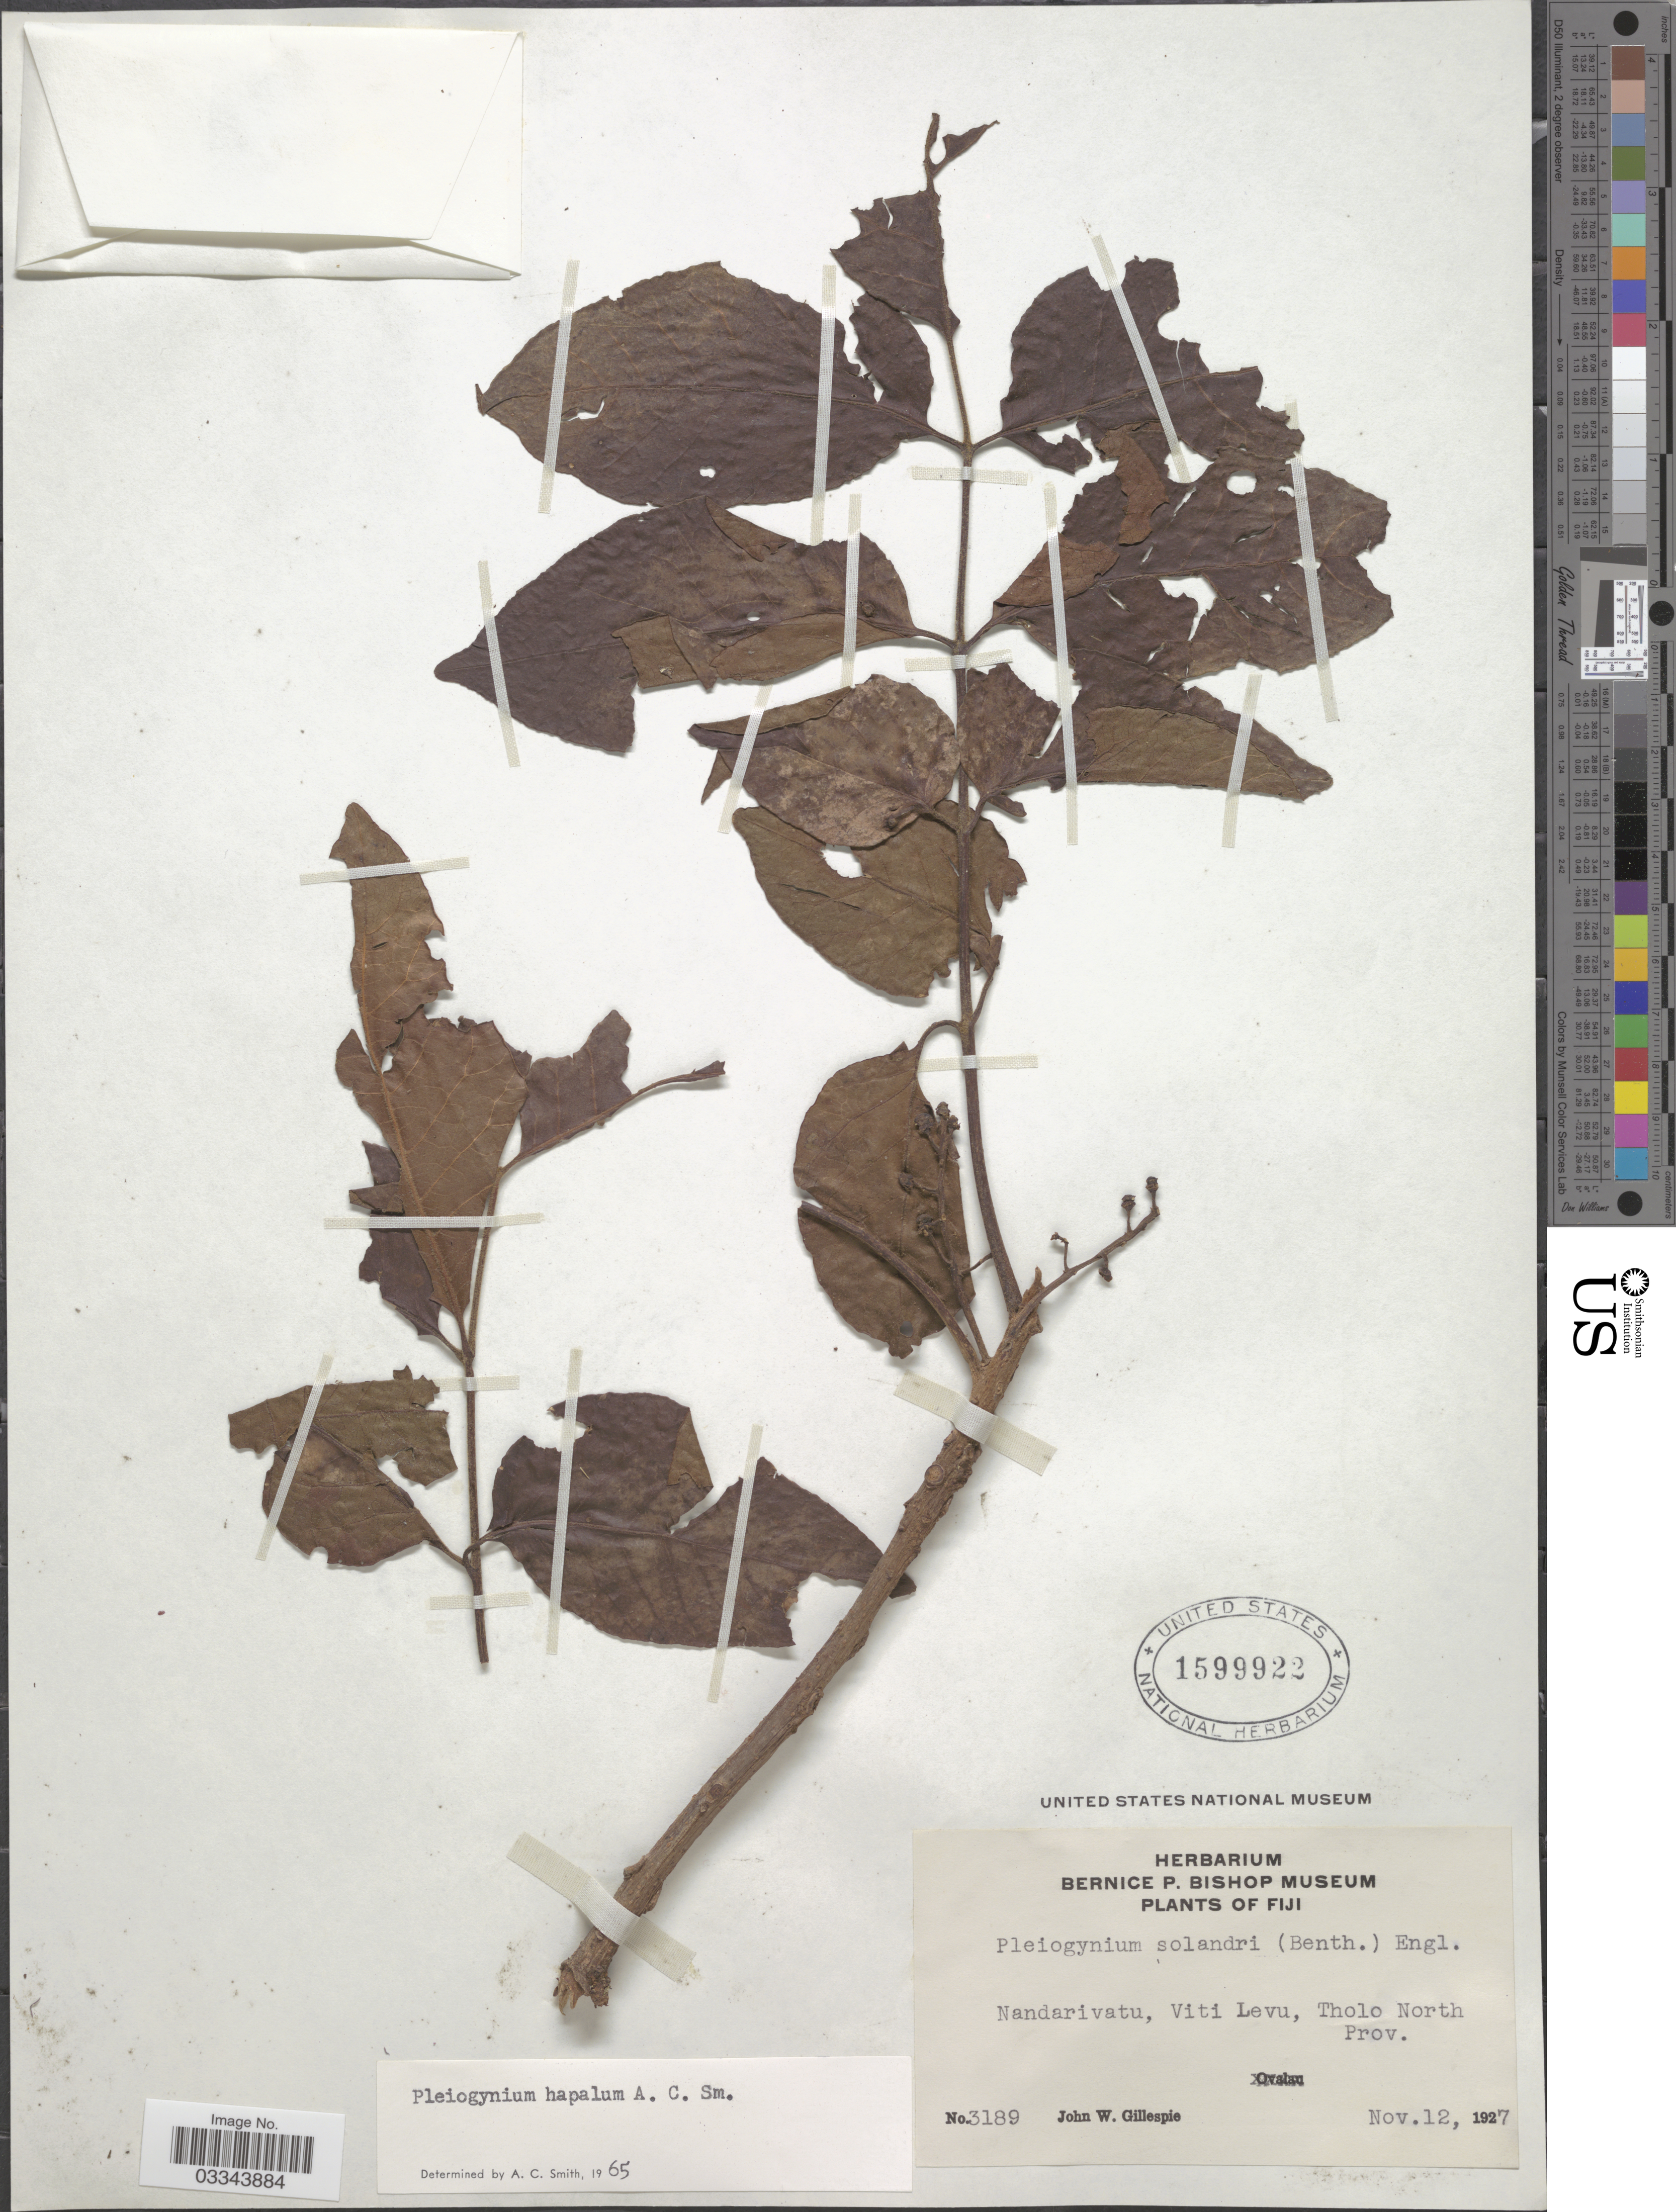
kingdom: Plantae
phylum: Tracheophyta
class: Magnoliopsida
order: Sapindales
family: Anacardiaceae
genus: Pleiogynium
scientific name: Pleiogynium hapalum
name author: A.C. Sm.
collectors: J. W. Gillespie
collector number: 3189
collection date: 1927-11-12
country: Fiji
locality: Nandarivatu, Viti Levu, Tholo North Prov.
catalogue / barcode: US 1599922